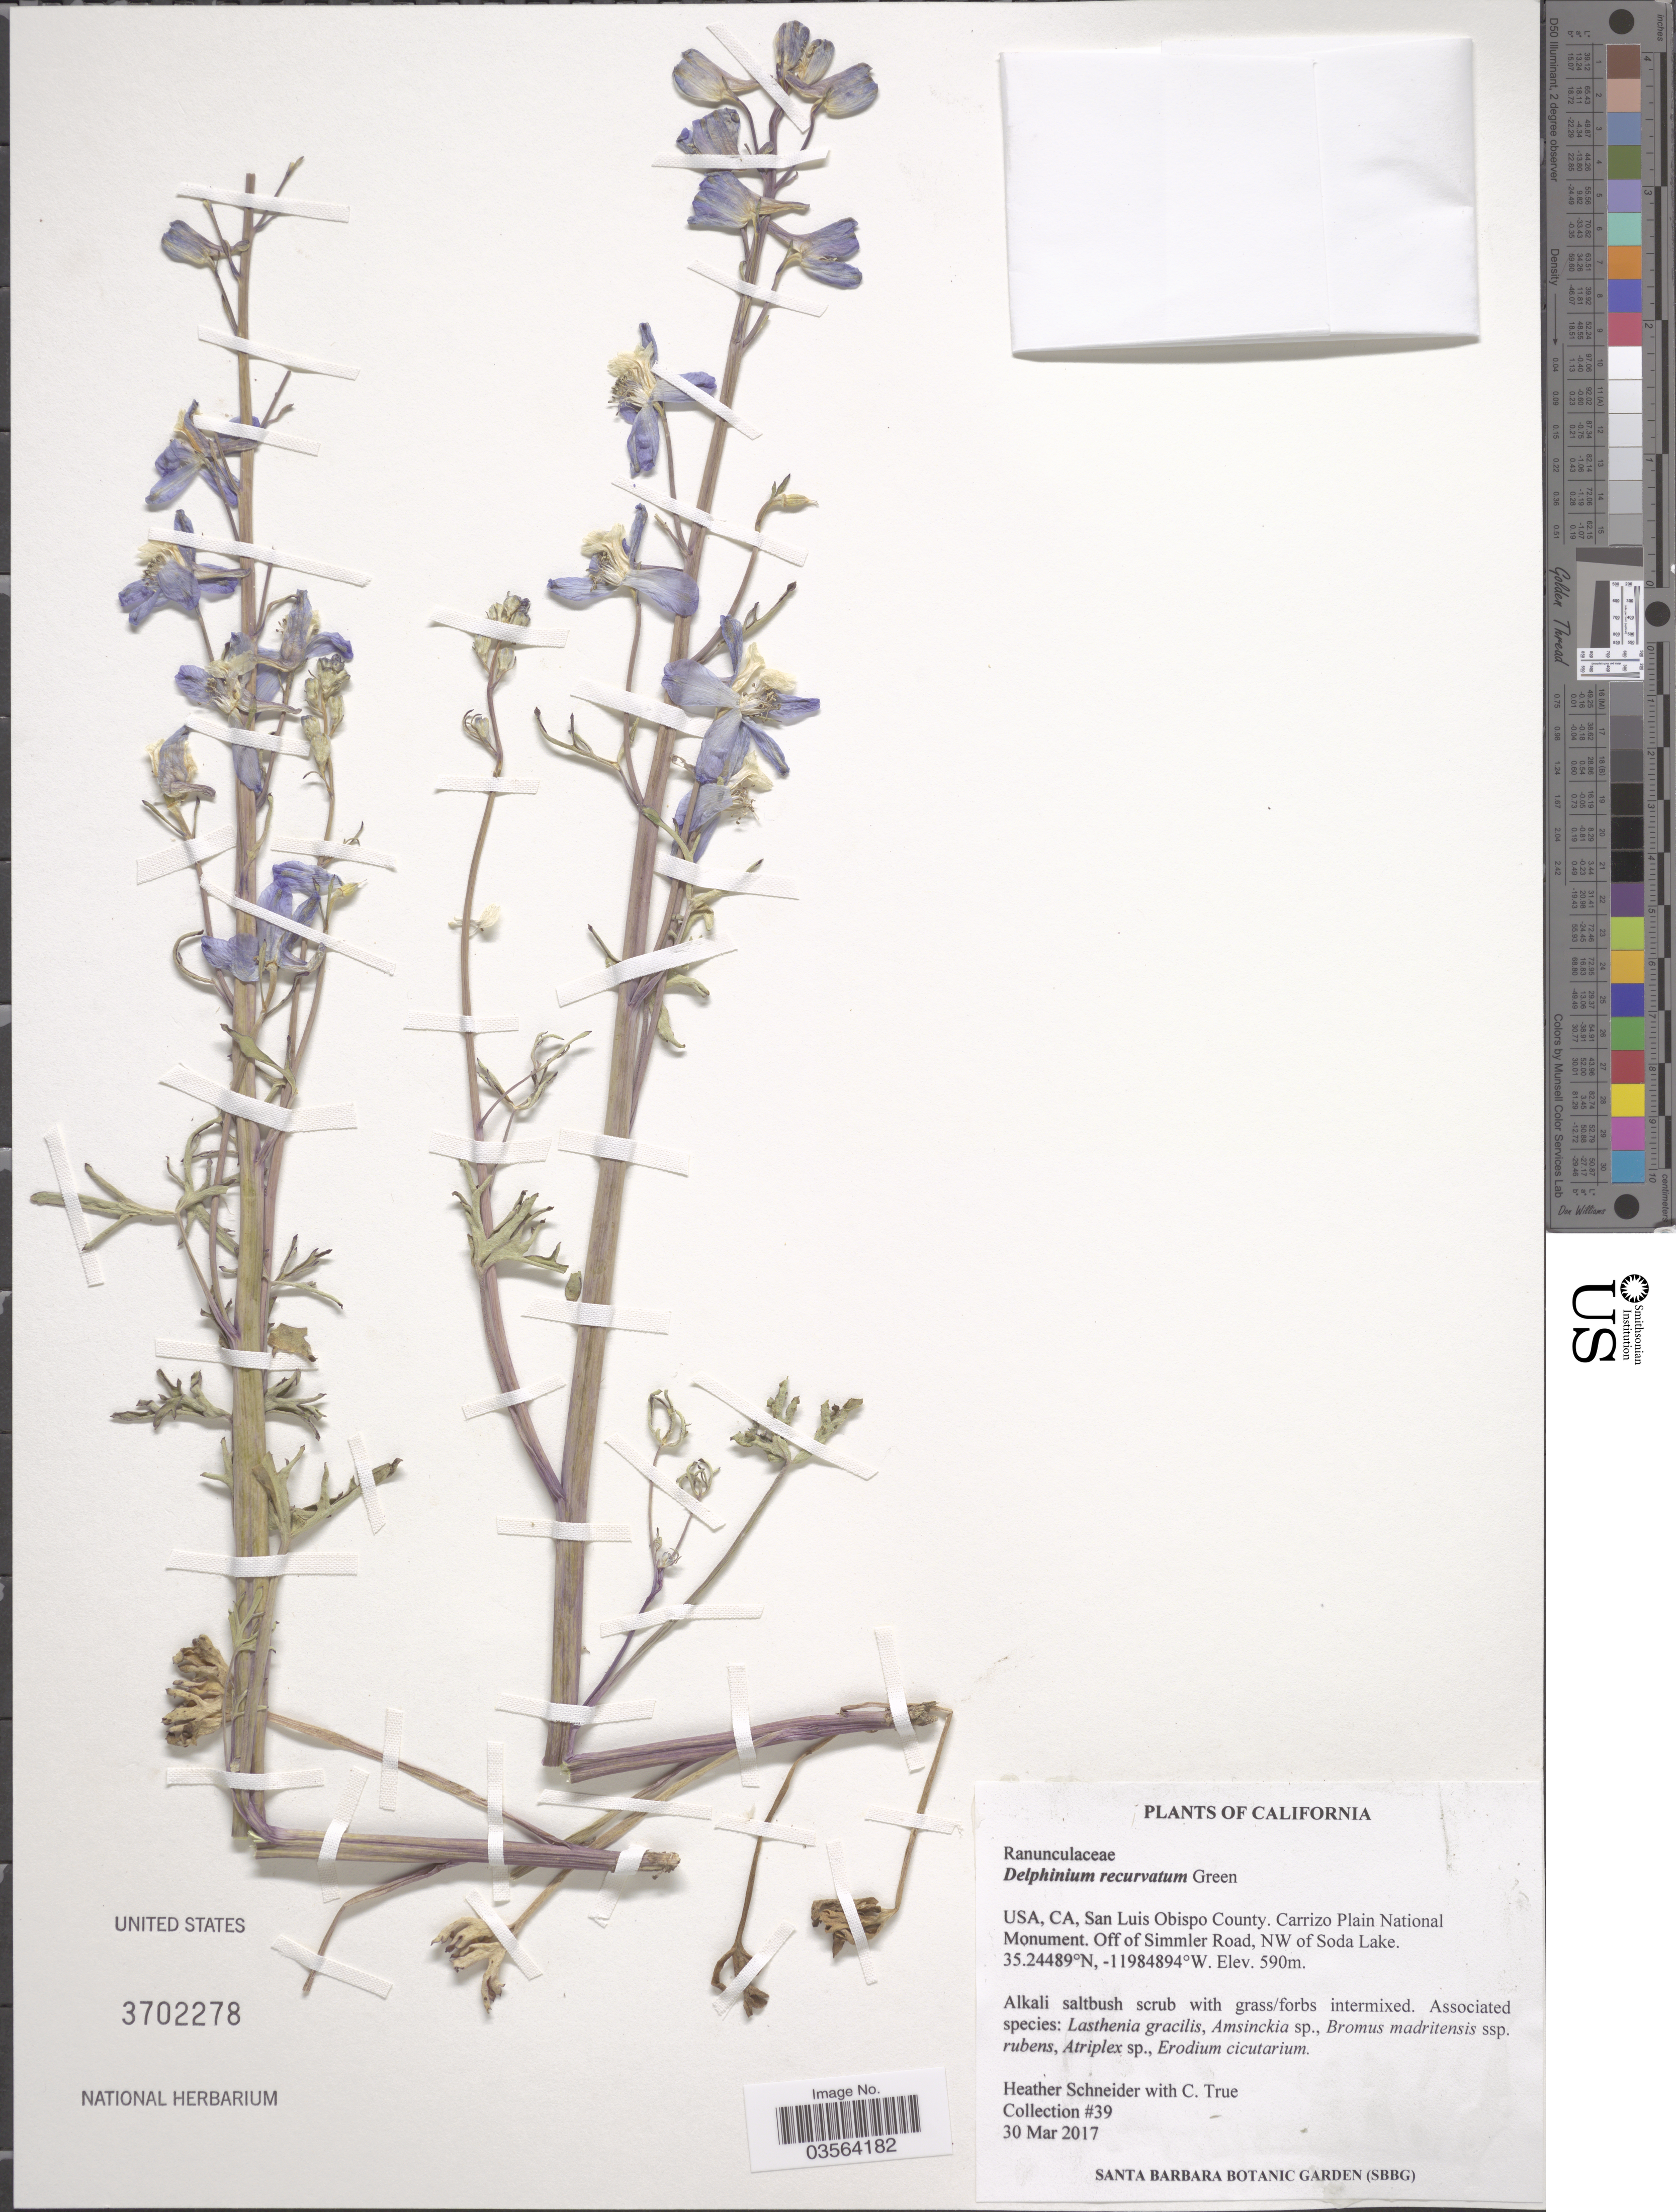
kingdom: Plantae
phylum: Tracheophyta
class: Magnoliopsida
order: Ranunculales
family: Ranunculaceae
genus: Delphinium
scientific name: Delphinium recurvatum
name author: Greene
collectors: H. Schneider & C. True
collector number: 39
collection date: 2017-03-30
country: United States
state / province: California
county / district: San Luis Obispo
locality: CA, San Luis Obispo County. Carrizo Plain National Monument. Off of Simmler Road, NW of Soda Lake.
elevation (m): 590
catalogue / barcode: US 3702278